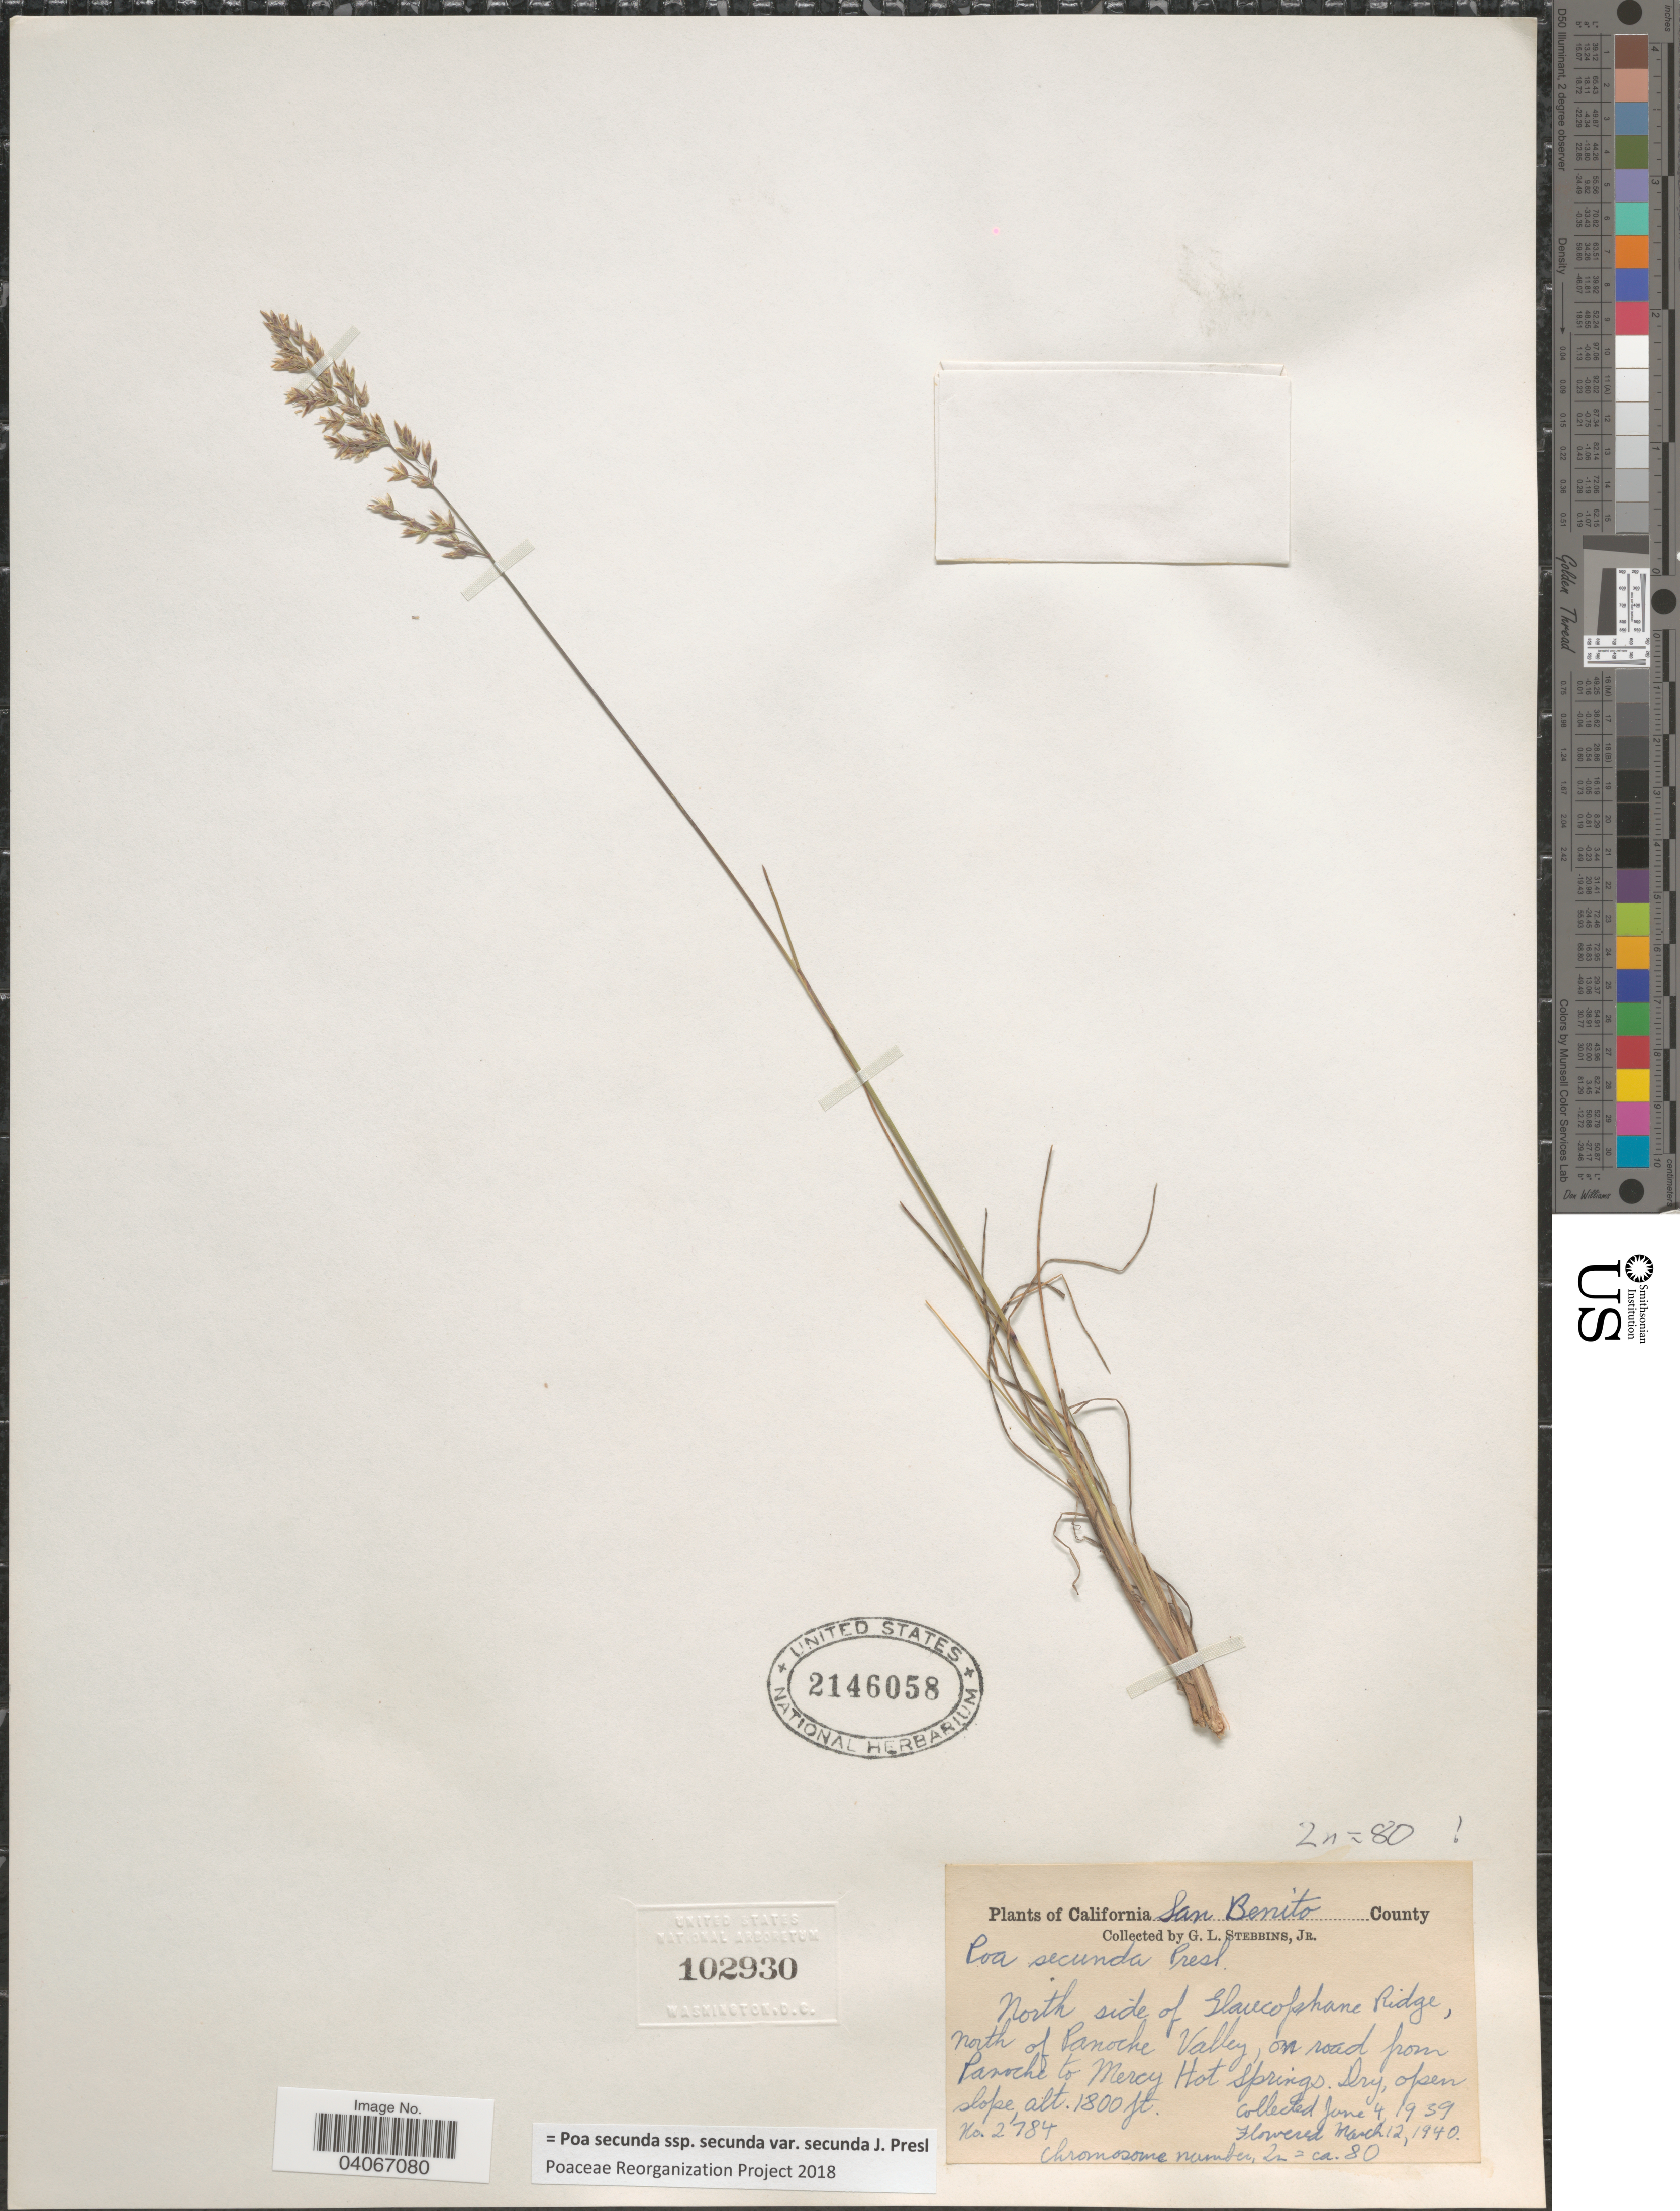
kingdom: Plantae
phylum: Tracheophyta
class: Liliopsida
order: Poales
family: Poaceae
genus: Poa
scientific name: Poa secunda subsp. secunda var. secunda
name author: J. Presl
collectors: G. Stebbin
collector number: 2784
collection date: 1939-06-04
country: United States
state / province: California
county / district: San Benito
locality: San Benito County. North side of Glaucophane Ridge, north of Panoche Valley, on road from Panoche to Mercy Hot Springs.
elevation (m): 549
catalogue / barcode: US 2146058